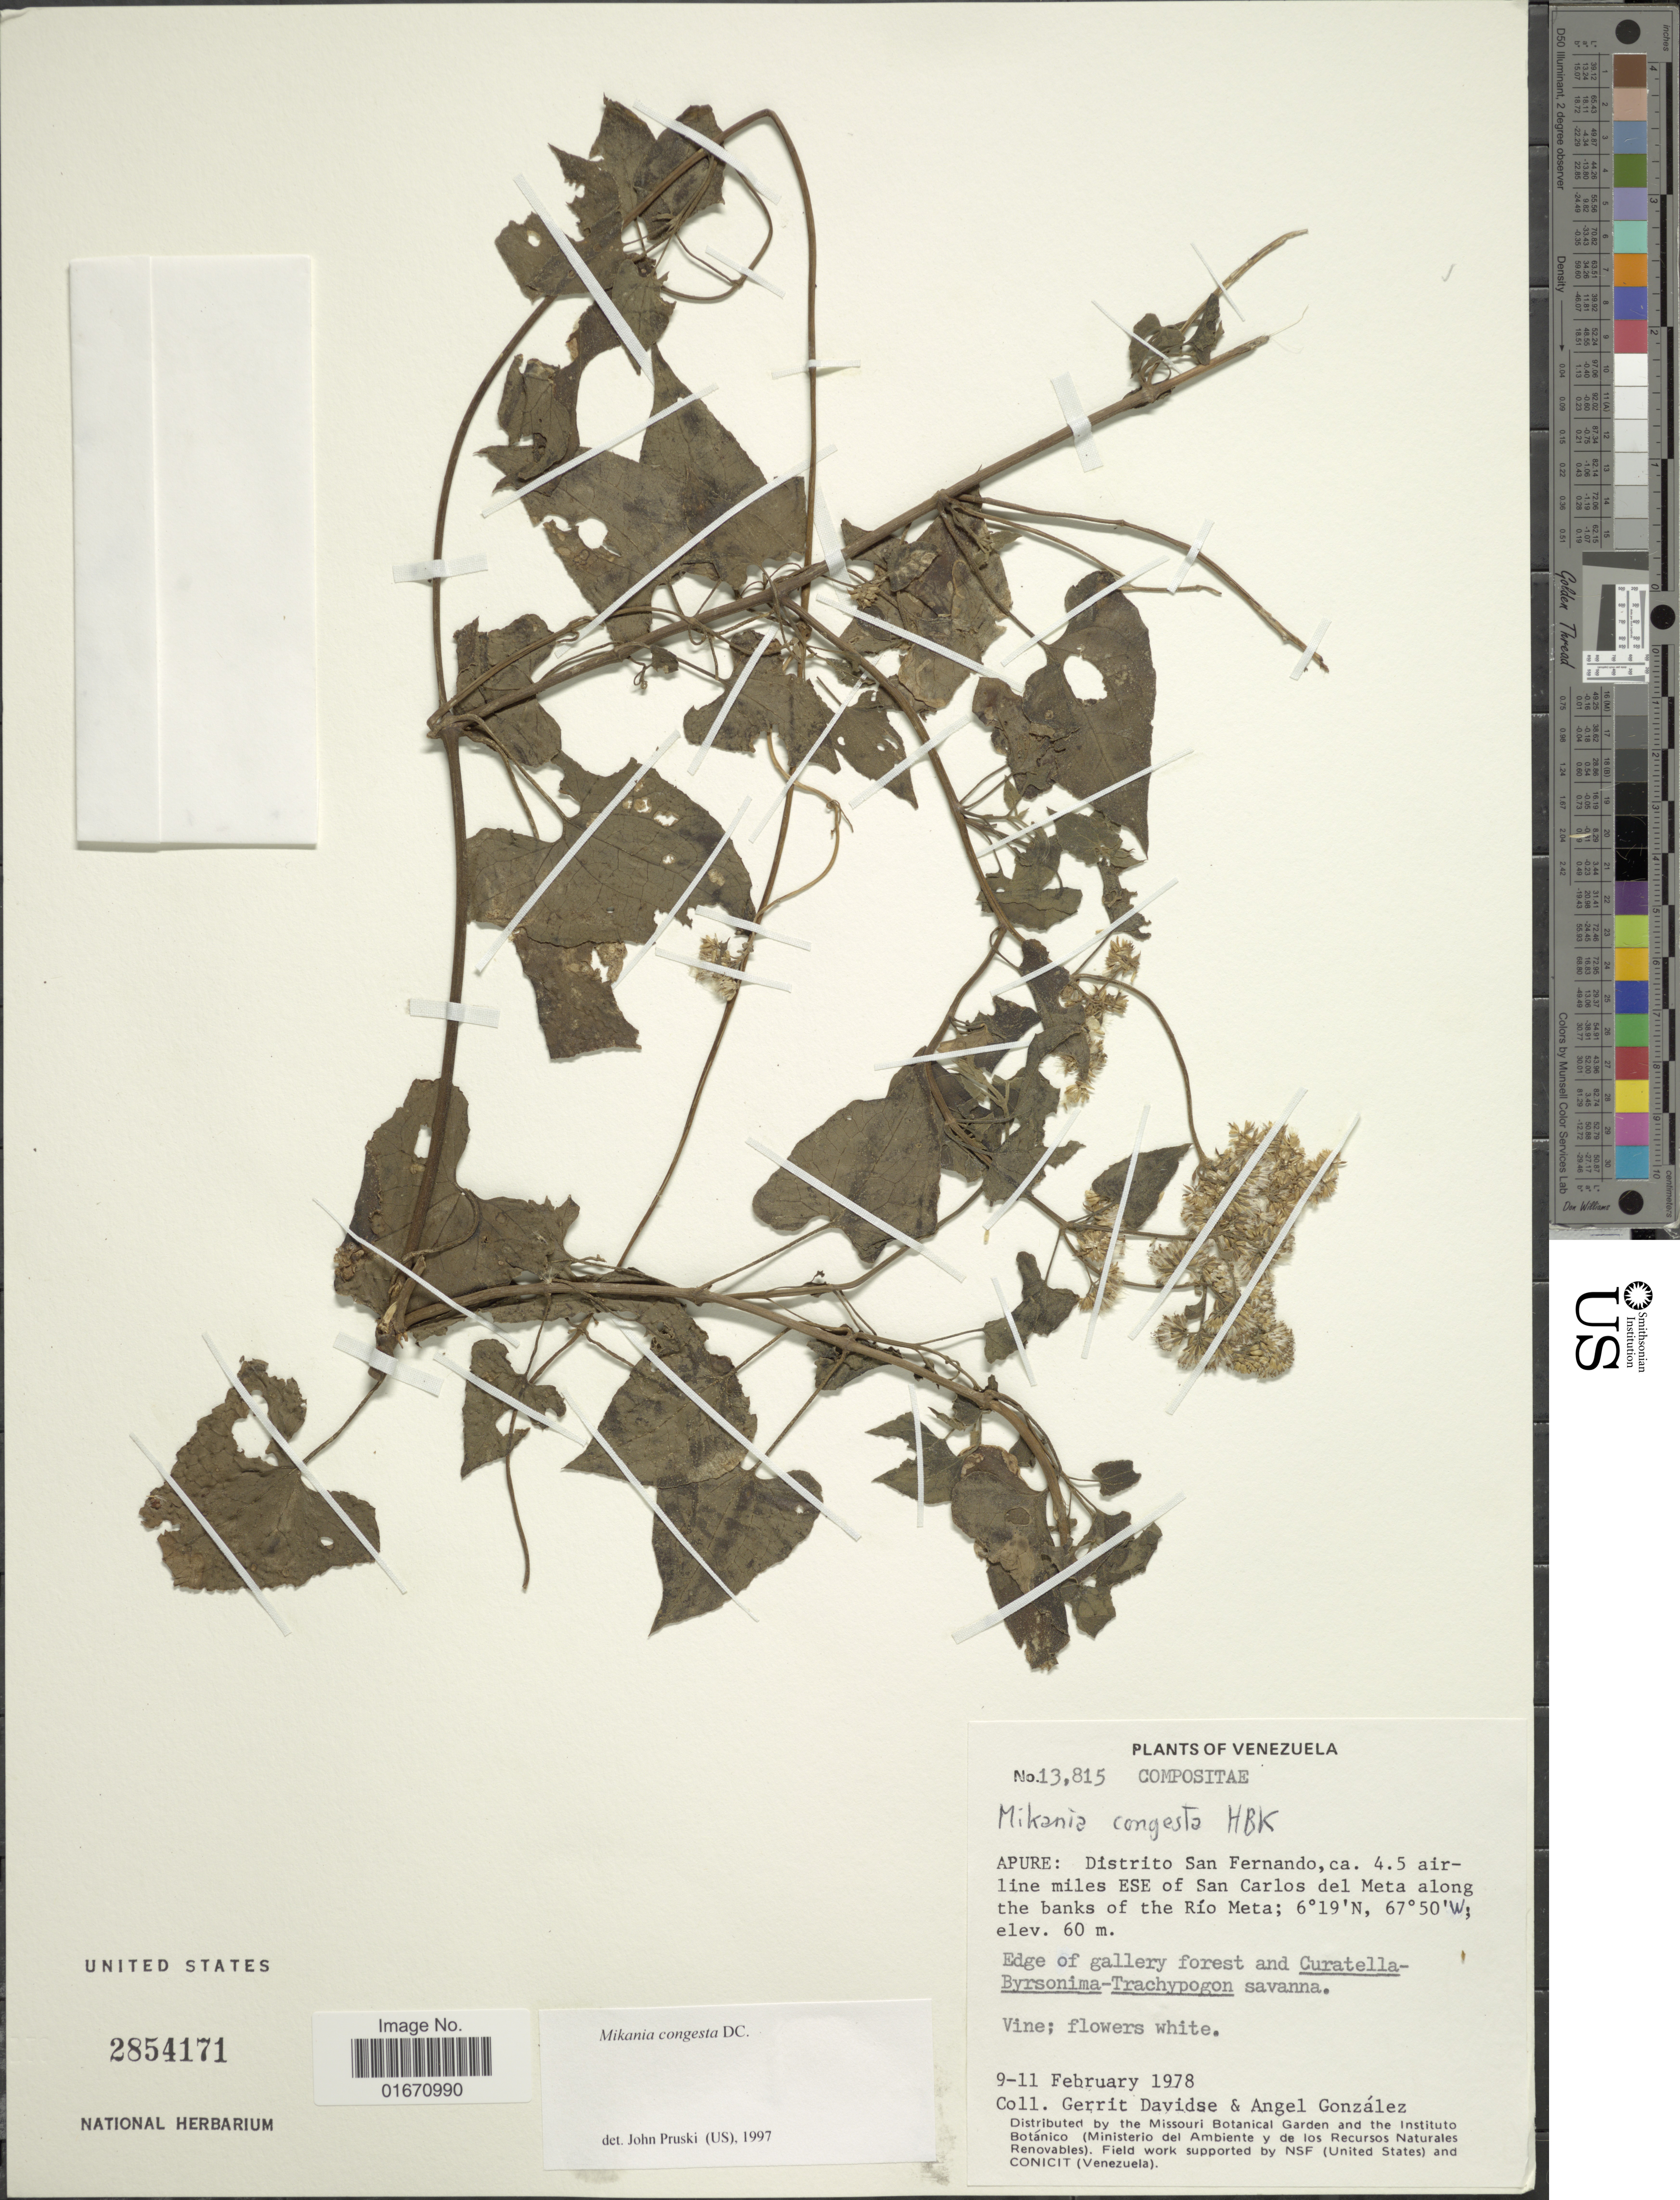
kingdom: Plantae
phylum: Tracheophyta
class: Magnoliopsida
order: Asterales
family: Asteraceae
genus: Mikania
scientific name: Mikania congesta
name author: DC.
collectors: G. Davidse & A. C. González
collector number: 13815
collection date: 1978-02-09/1978-02-11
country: Venezuela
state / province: Apure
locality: Distrito San Fernando, ca 4.5 airline miles ESE of San Carlos del Meta along the banks of the Rio Meta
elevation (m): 60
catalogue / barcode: US 2854171